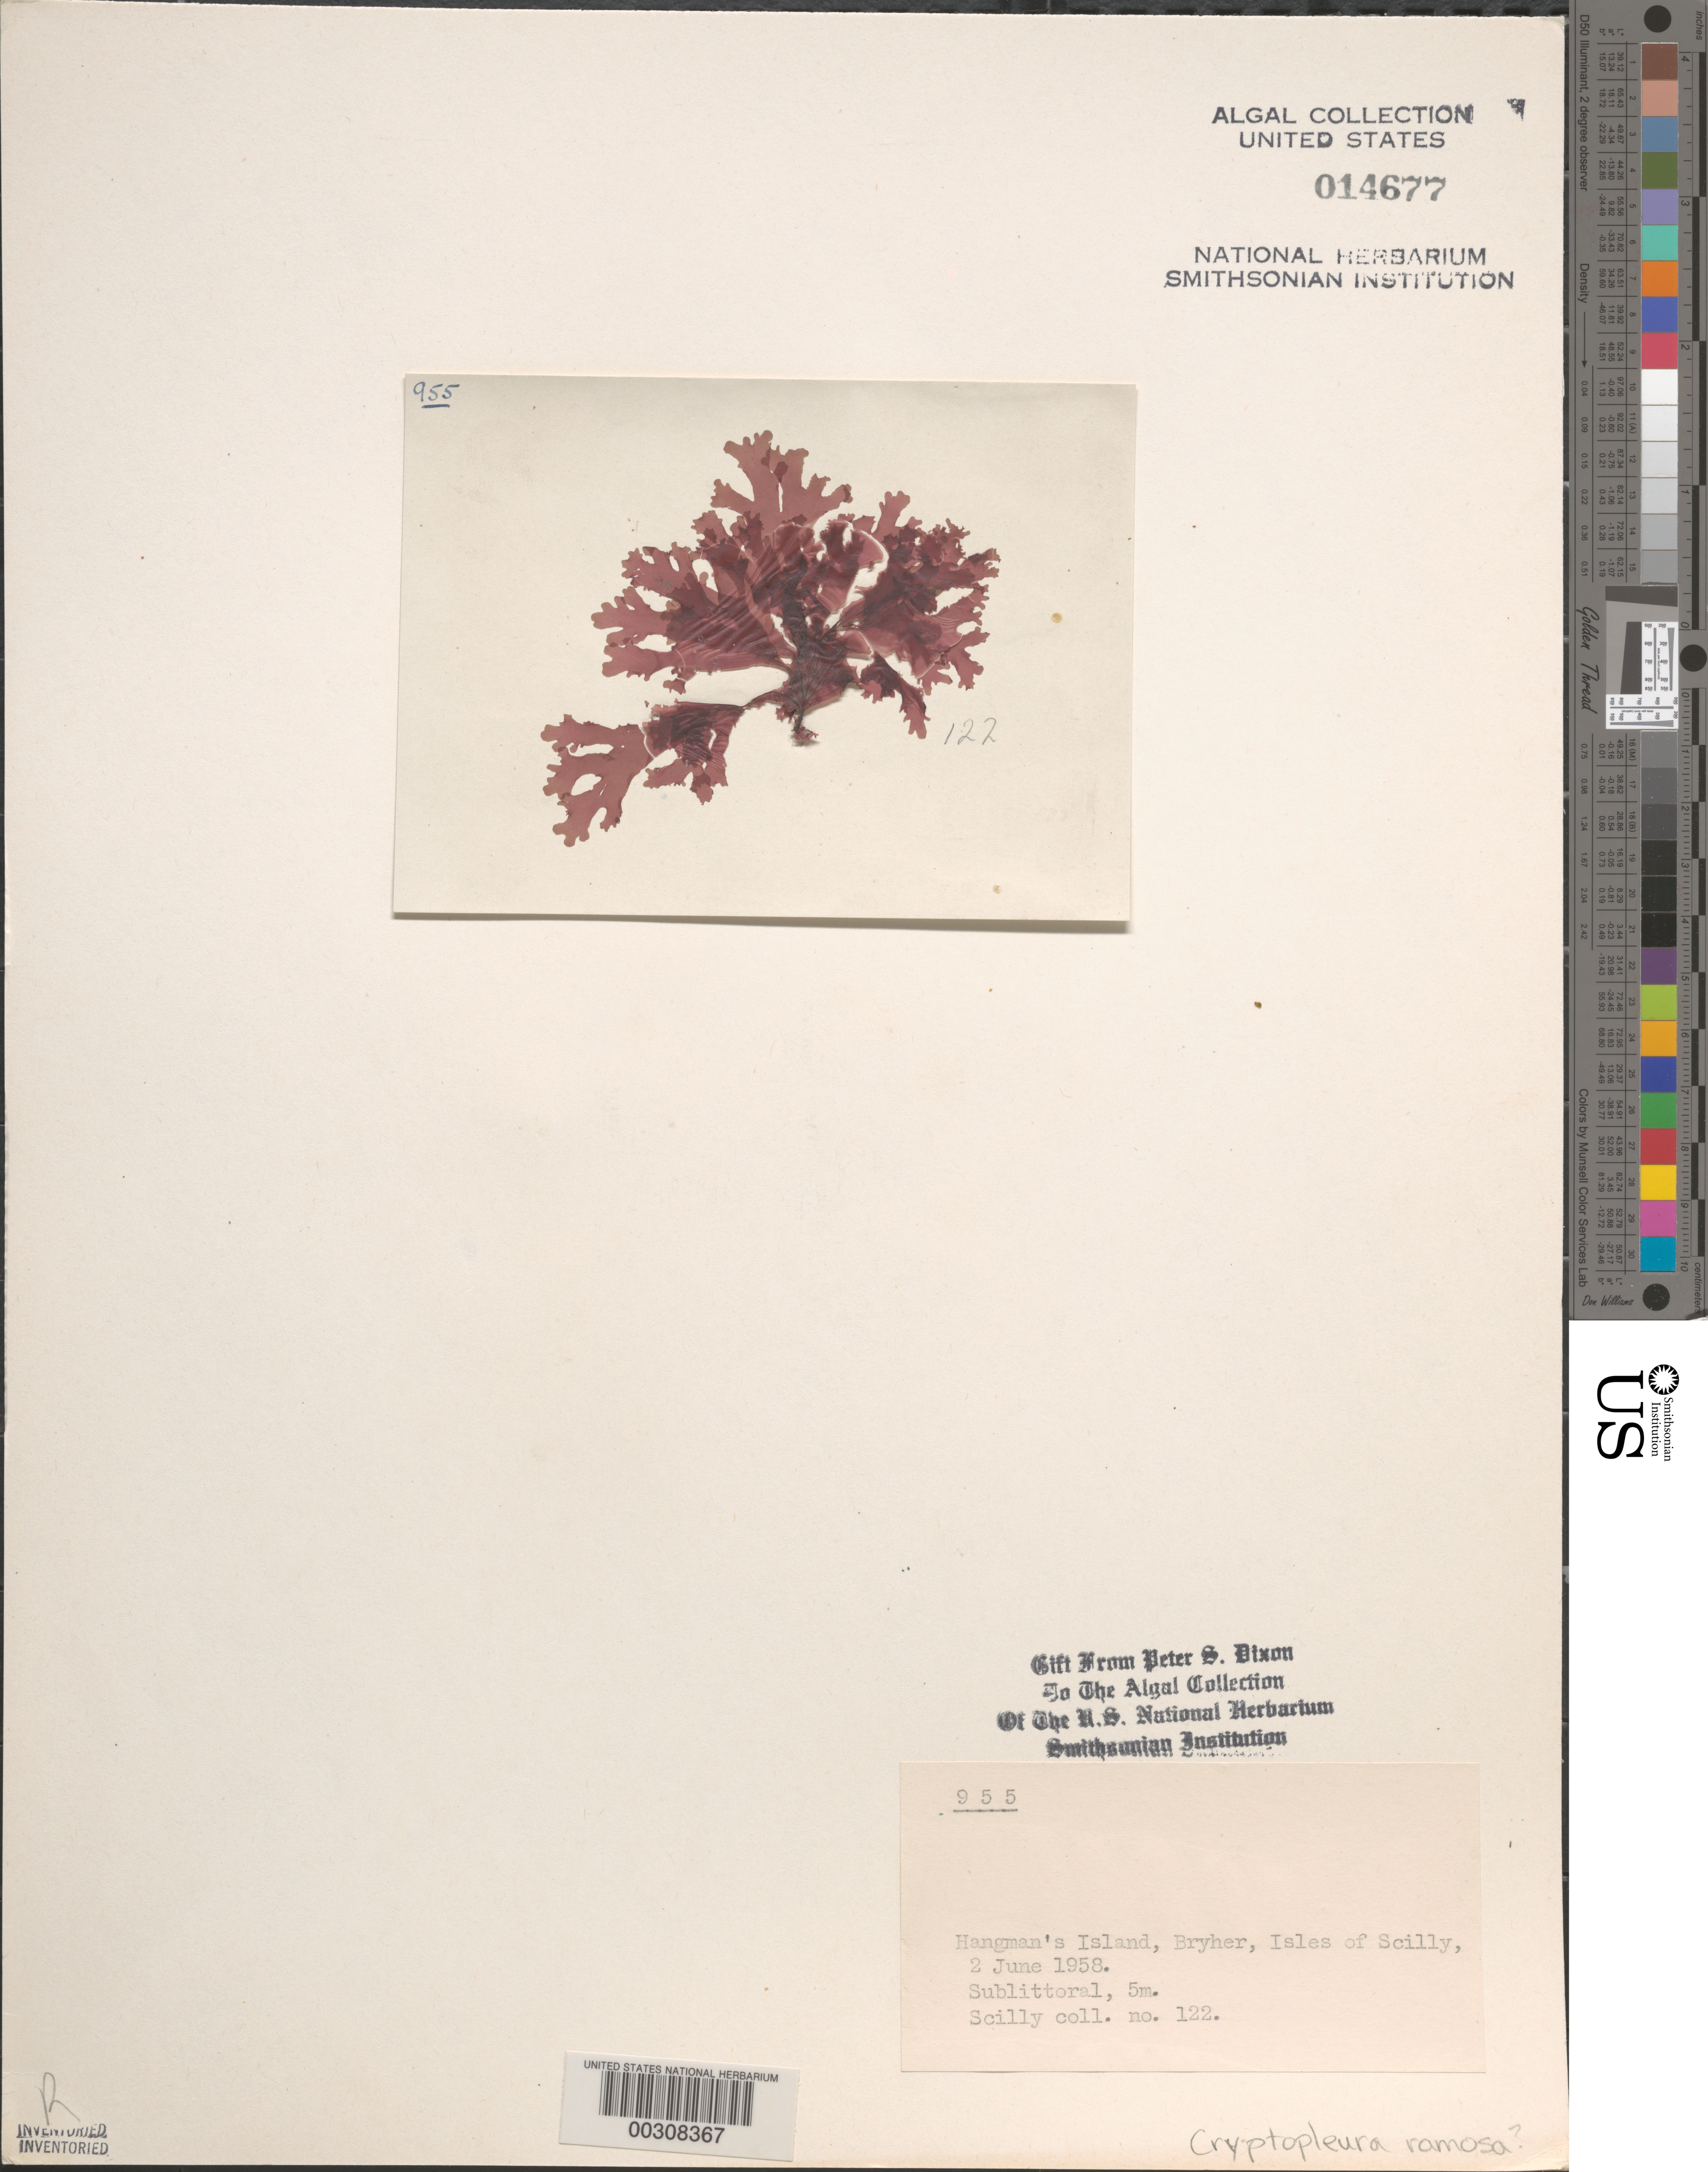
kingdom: Plantae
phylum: Rhodophyta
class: Florideophyceae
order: Ceramiales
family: Delesseriaceae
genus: Cryptopleura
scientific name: Cryptopleura ramosa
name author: (Huds.) L.M. Newton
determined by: Dixon, P. S.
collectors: P. S. Dixon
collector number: PSD 955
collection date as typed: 02 Jun 1958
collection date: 1958-06-02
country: United Kingdom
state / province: England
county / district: Council of the Isles of Scilly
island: Bryher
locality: Hangman's Island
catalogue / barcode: US 14677